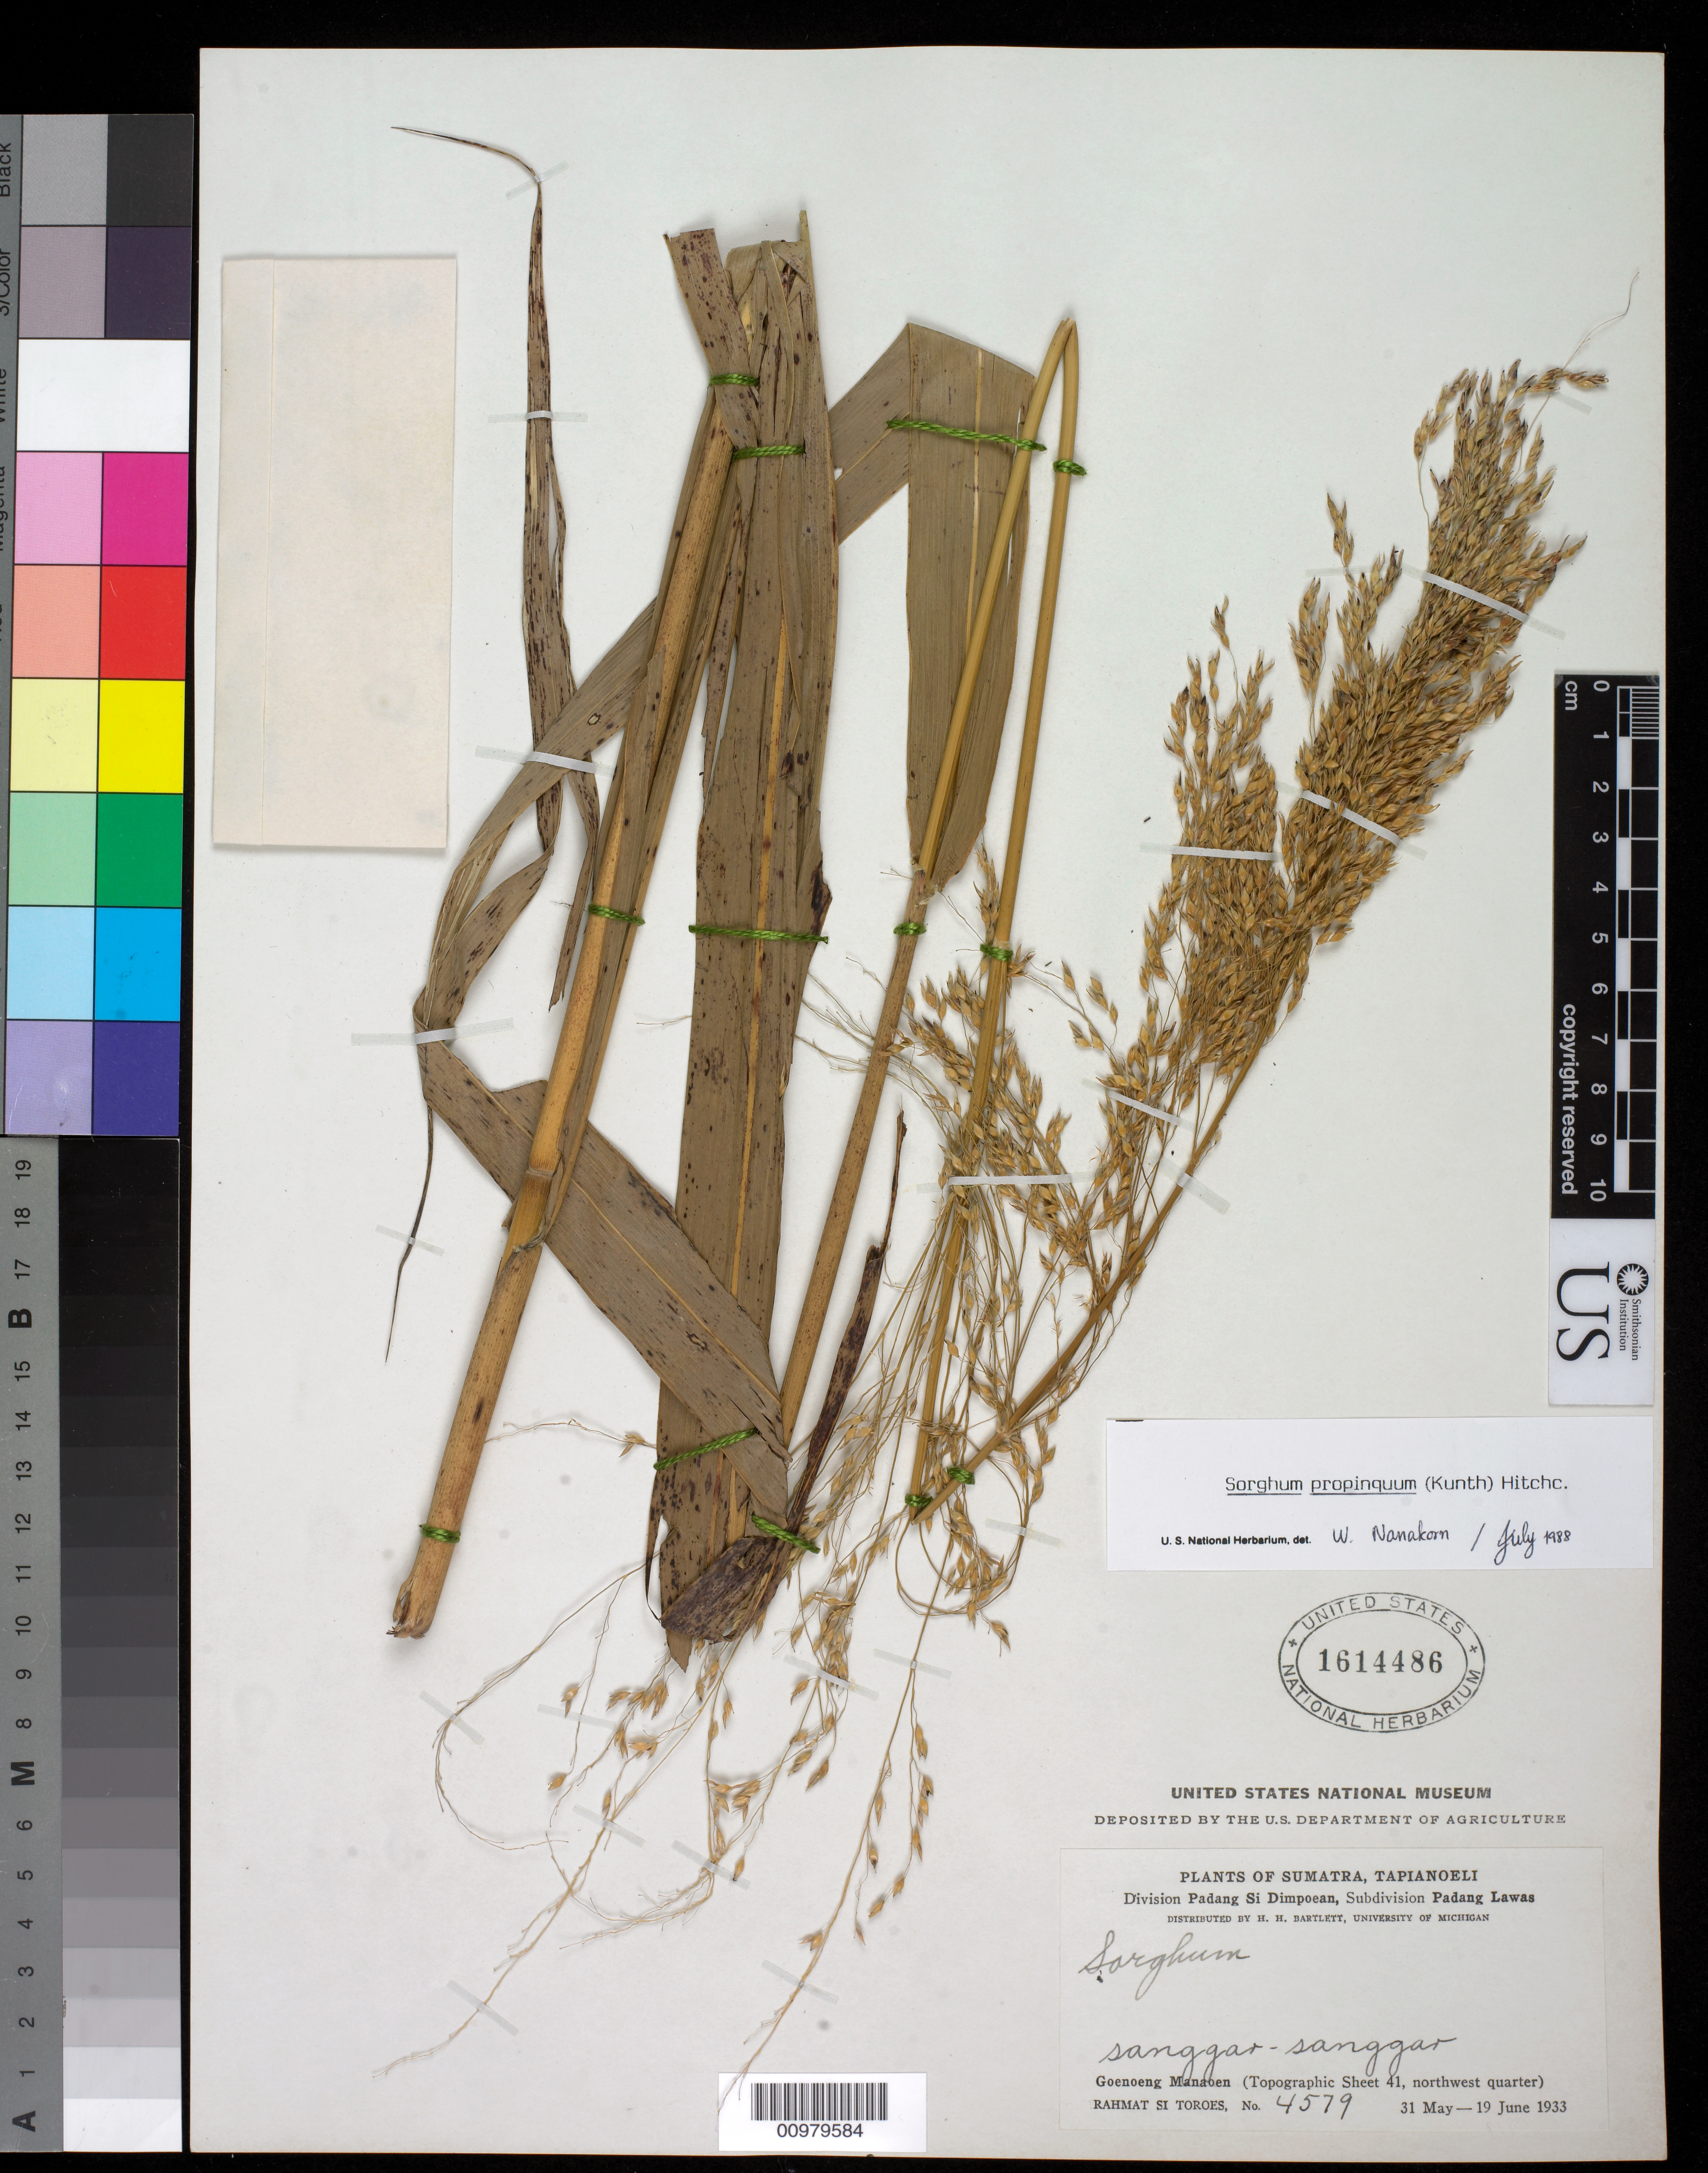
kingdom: Plantae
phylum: Tracheophyta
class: Liliopsida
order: Poales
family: Poaceae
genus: Sorghum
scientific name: Sorghum propinquum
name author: (Kunth) Hitchc.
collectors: Rahmat Si Boeea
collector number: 4579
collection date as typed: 31 May 1933 to 19 Jun 1933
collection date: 1933-05-31/1933-06-19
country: Indonesia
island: Sumatra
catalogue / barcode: US 1614486